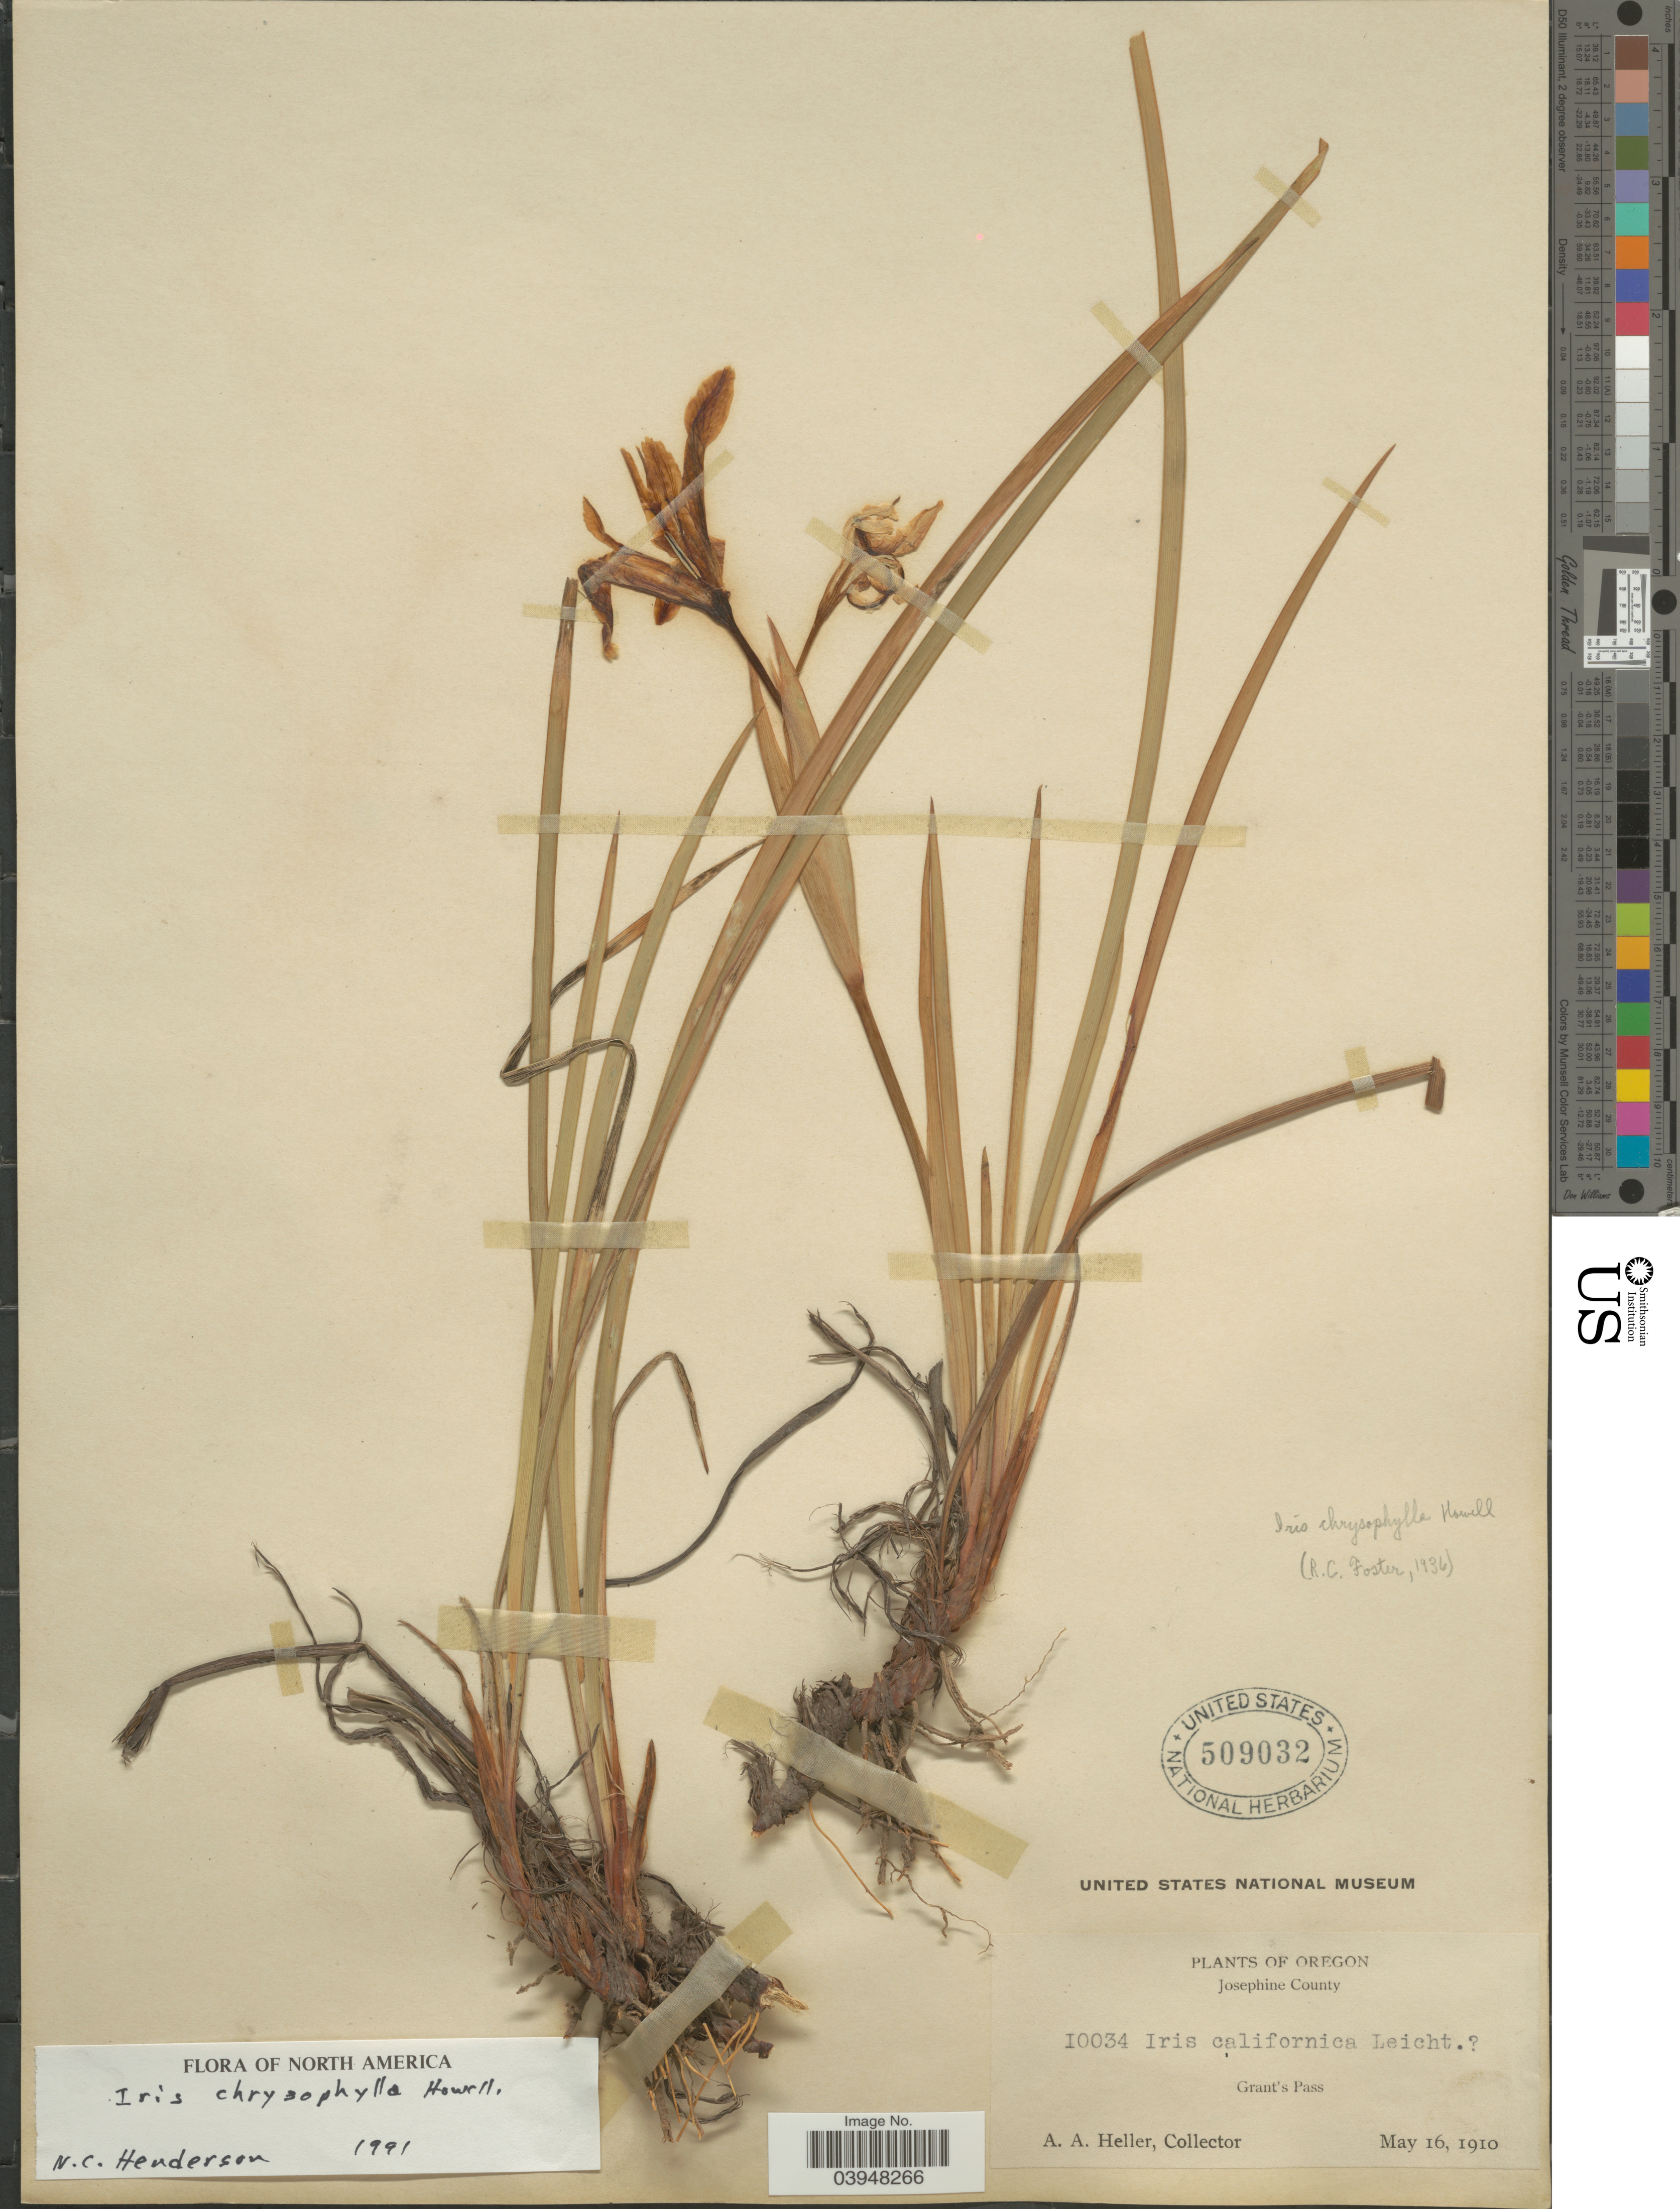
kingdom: Plantae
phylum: Tracheophyta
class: Liliopsida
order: Asparagales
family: Iridaceae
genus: Iris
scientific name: Iris chrysophylla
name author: Howell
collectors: A. A. Heller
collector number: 10034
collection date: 1910-05-16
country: United States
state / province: Oregon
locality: Josephine County. Grant's Pass.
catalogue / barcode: US 509032